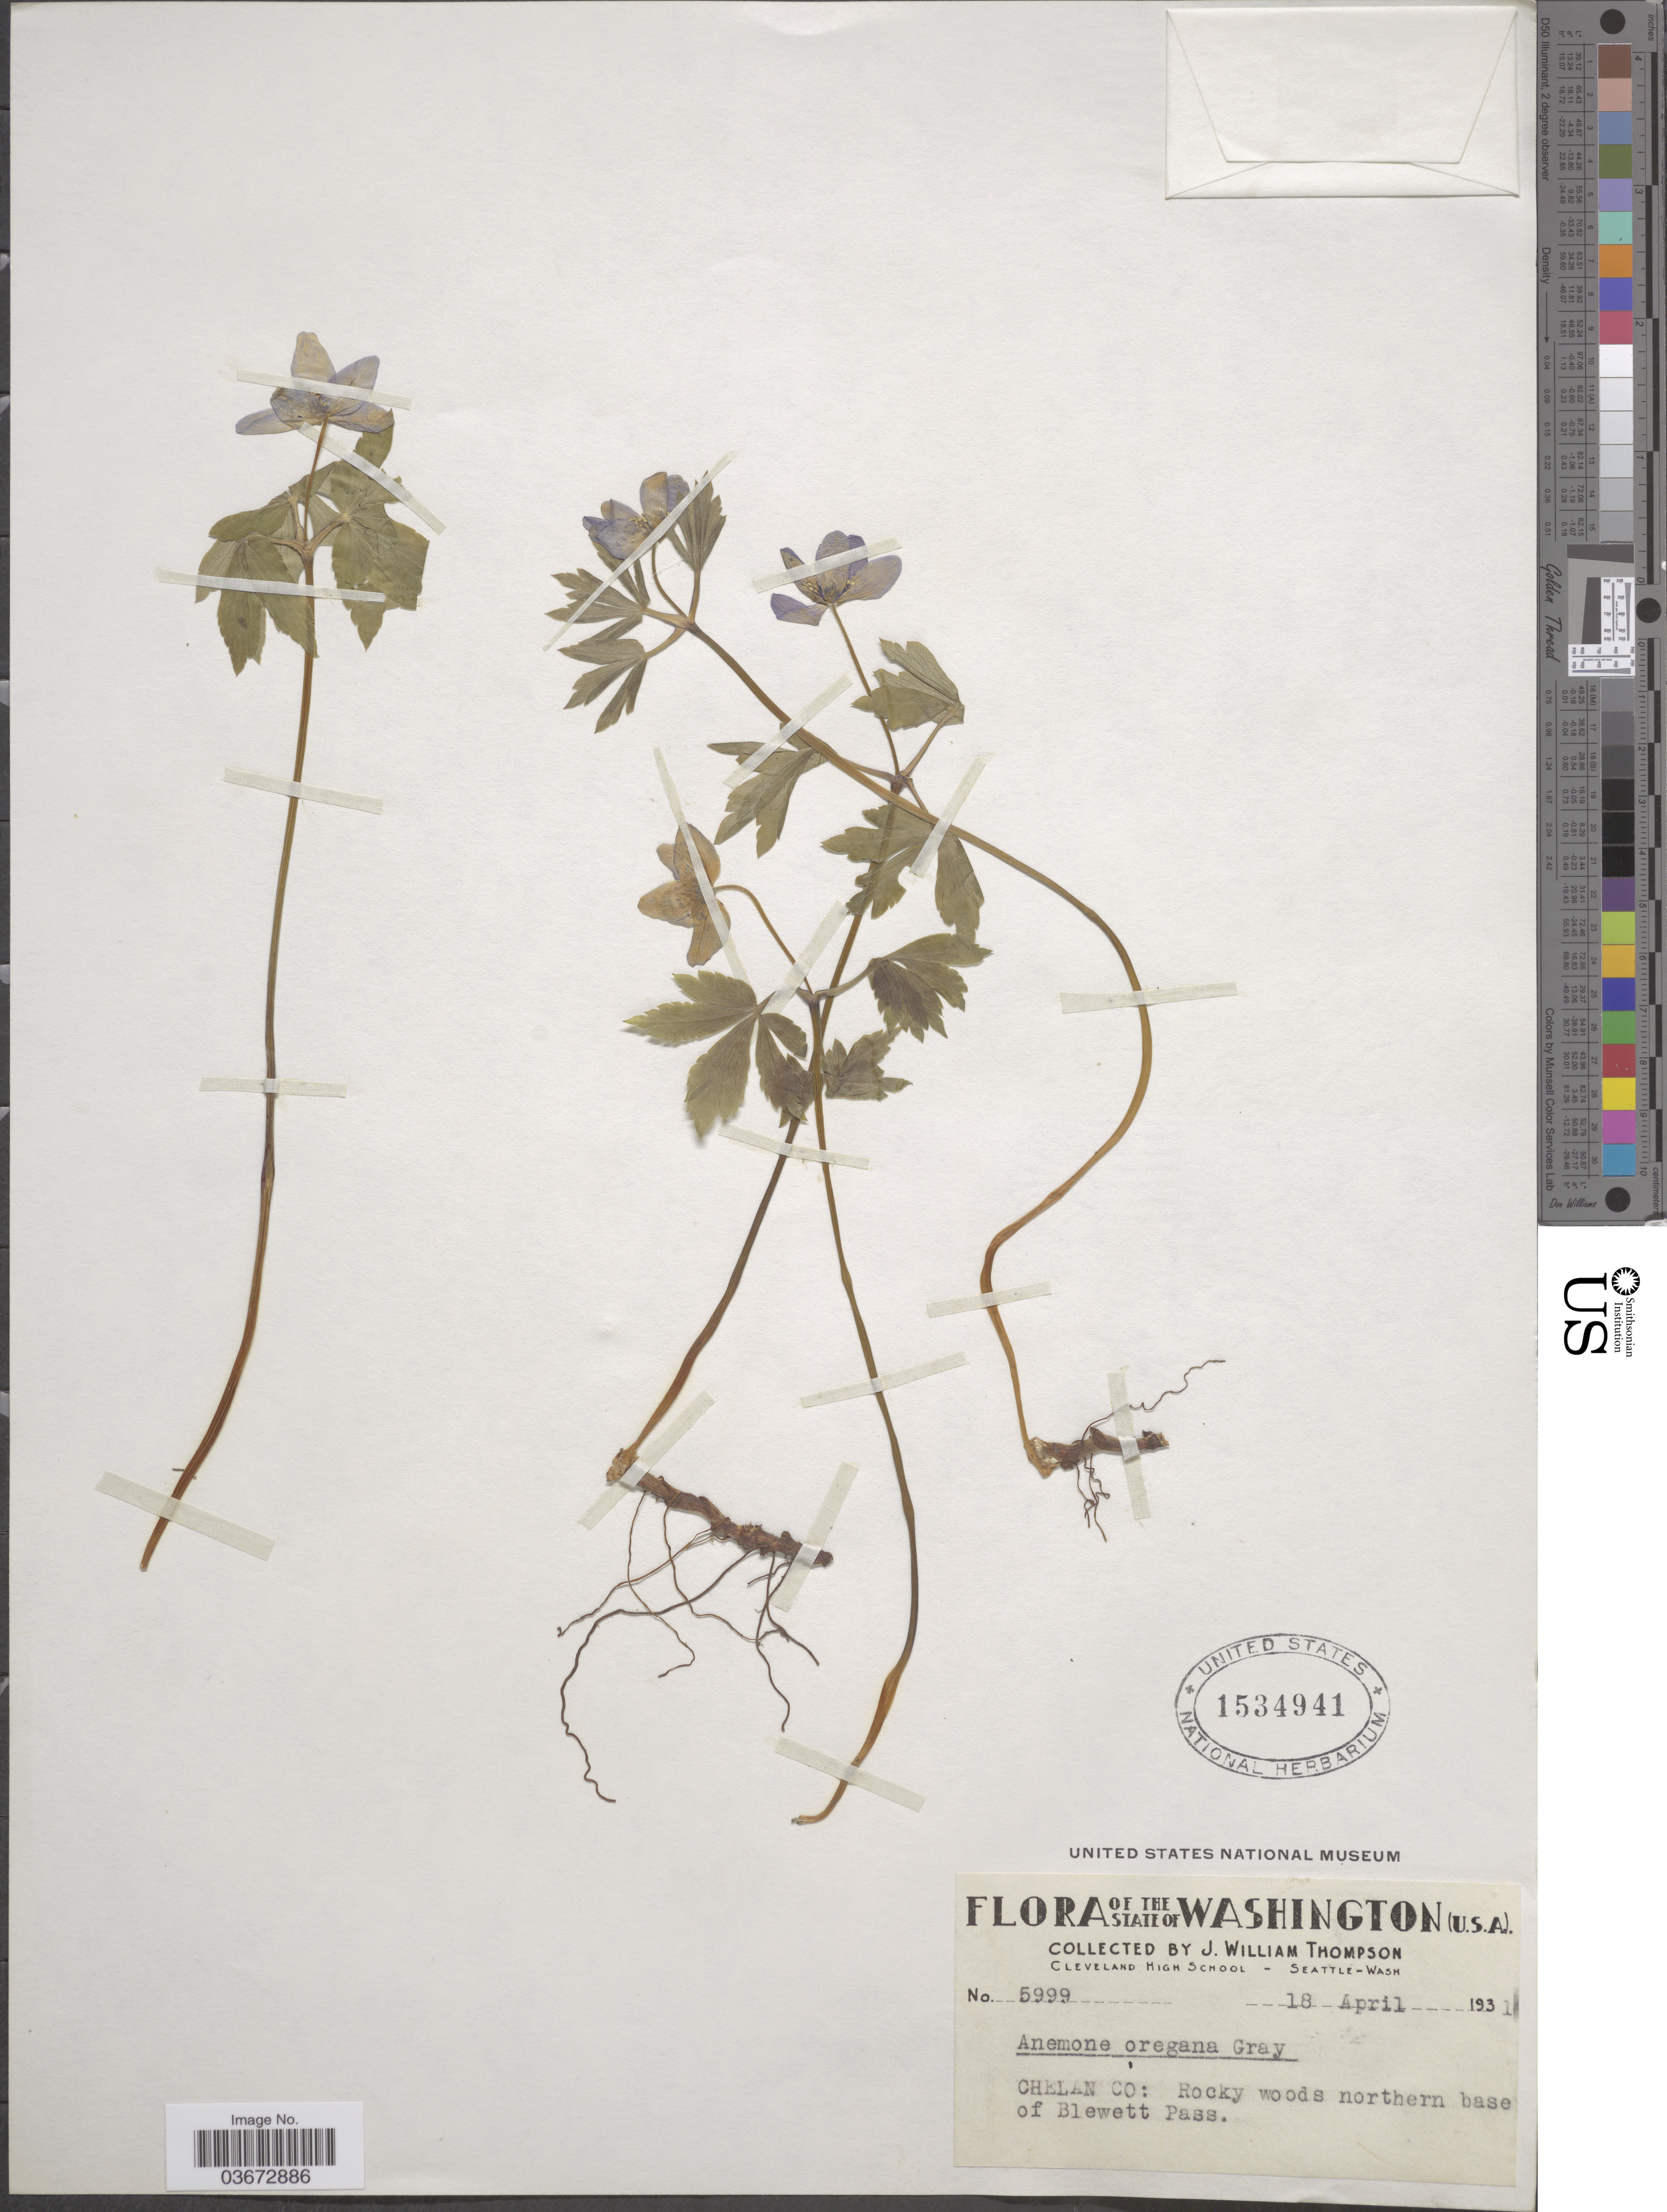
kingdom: Plantae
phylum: Tracheophyta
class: Magnoliopsida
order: Ranunculales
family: Ranunculaceae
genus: Anemone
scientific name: Anemone quinquefolia var. oregana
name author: (A. Gray) B.L. Rob.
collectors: J. W. Thompson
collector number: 5999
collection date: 1931-04-18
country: United States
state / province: Washington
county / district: Chelan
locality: Chelan Co: Rocky woods northern base of Blewett Pass.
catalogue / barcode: US 1534941